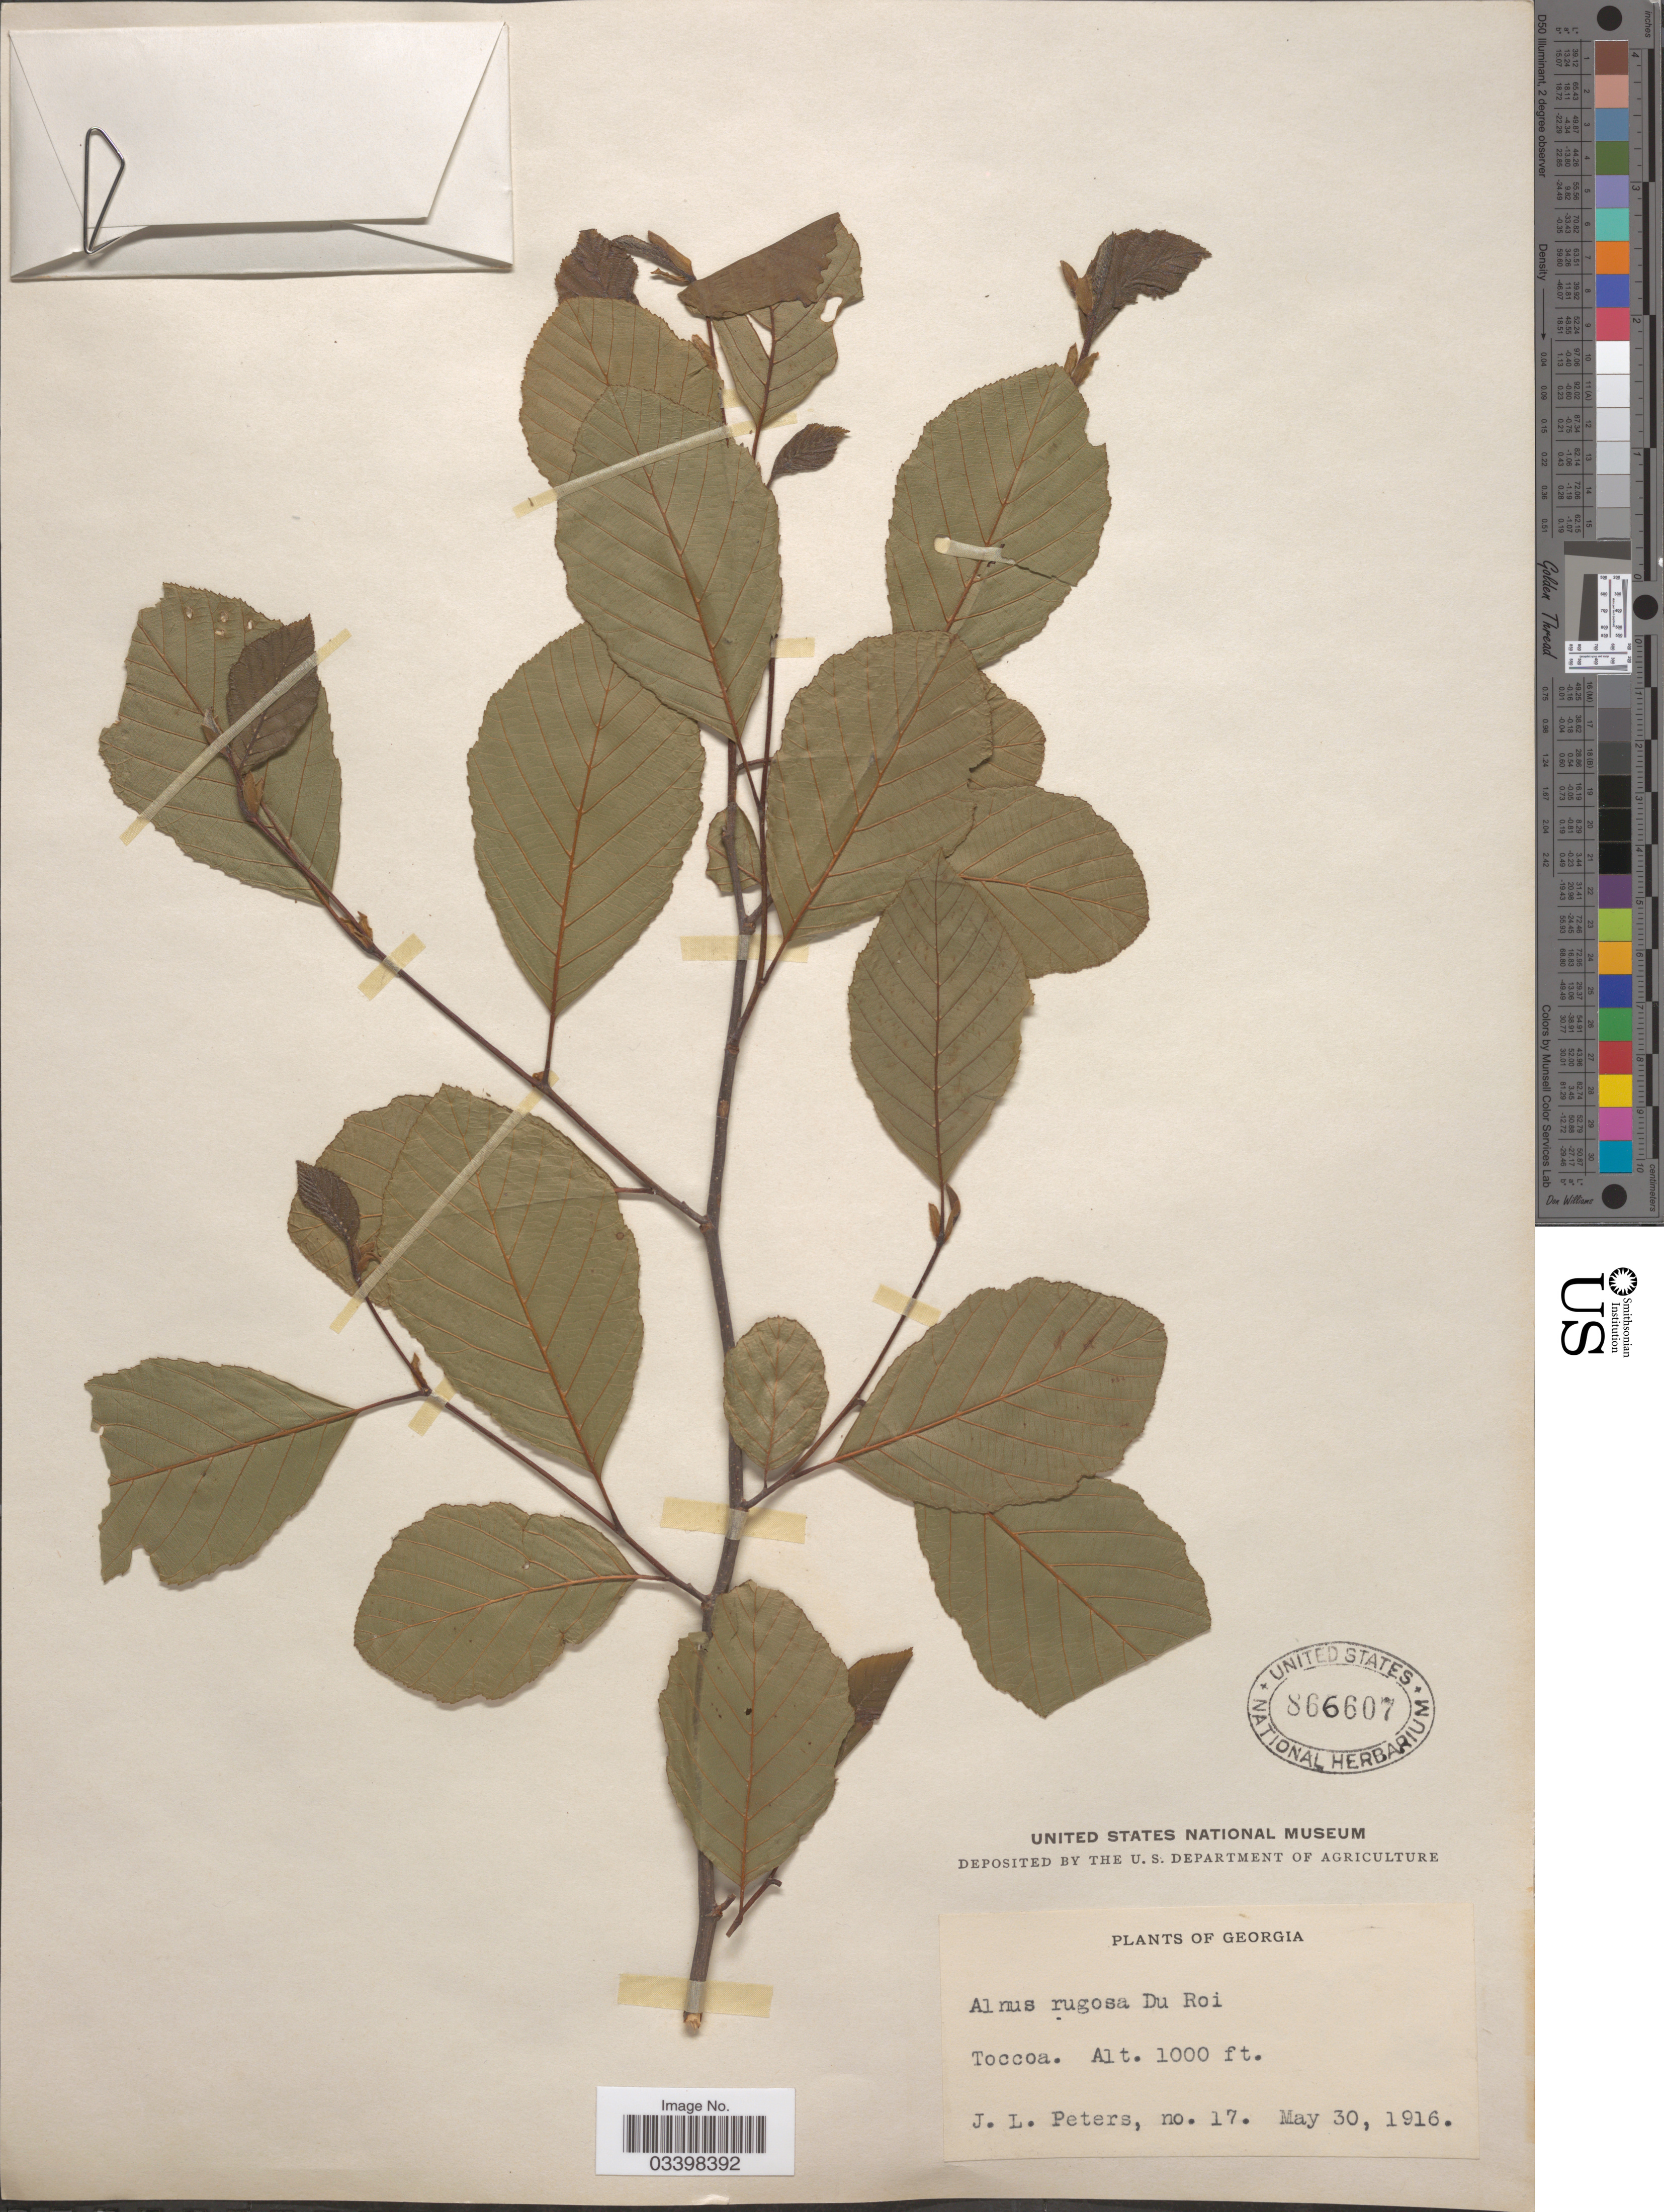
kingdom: Plantae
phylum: Tracheophyta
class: Magnoliopsida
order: Fagales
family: Betulaceae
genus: Alnus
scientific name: Alnus serrulata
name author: (Aiton) Willd.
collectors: J. L. Peters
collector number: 17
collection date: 1916-05-30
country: United States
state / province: Georgia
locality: Toccoa.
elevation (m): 305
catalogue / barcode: US 866607